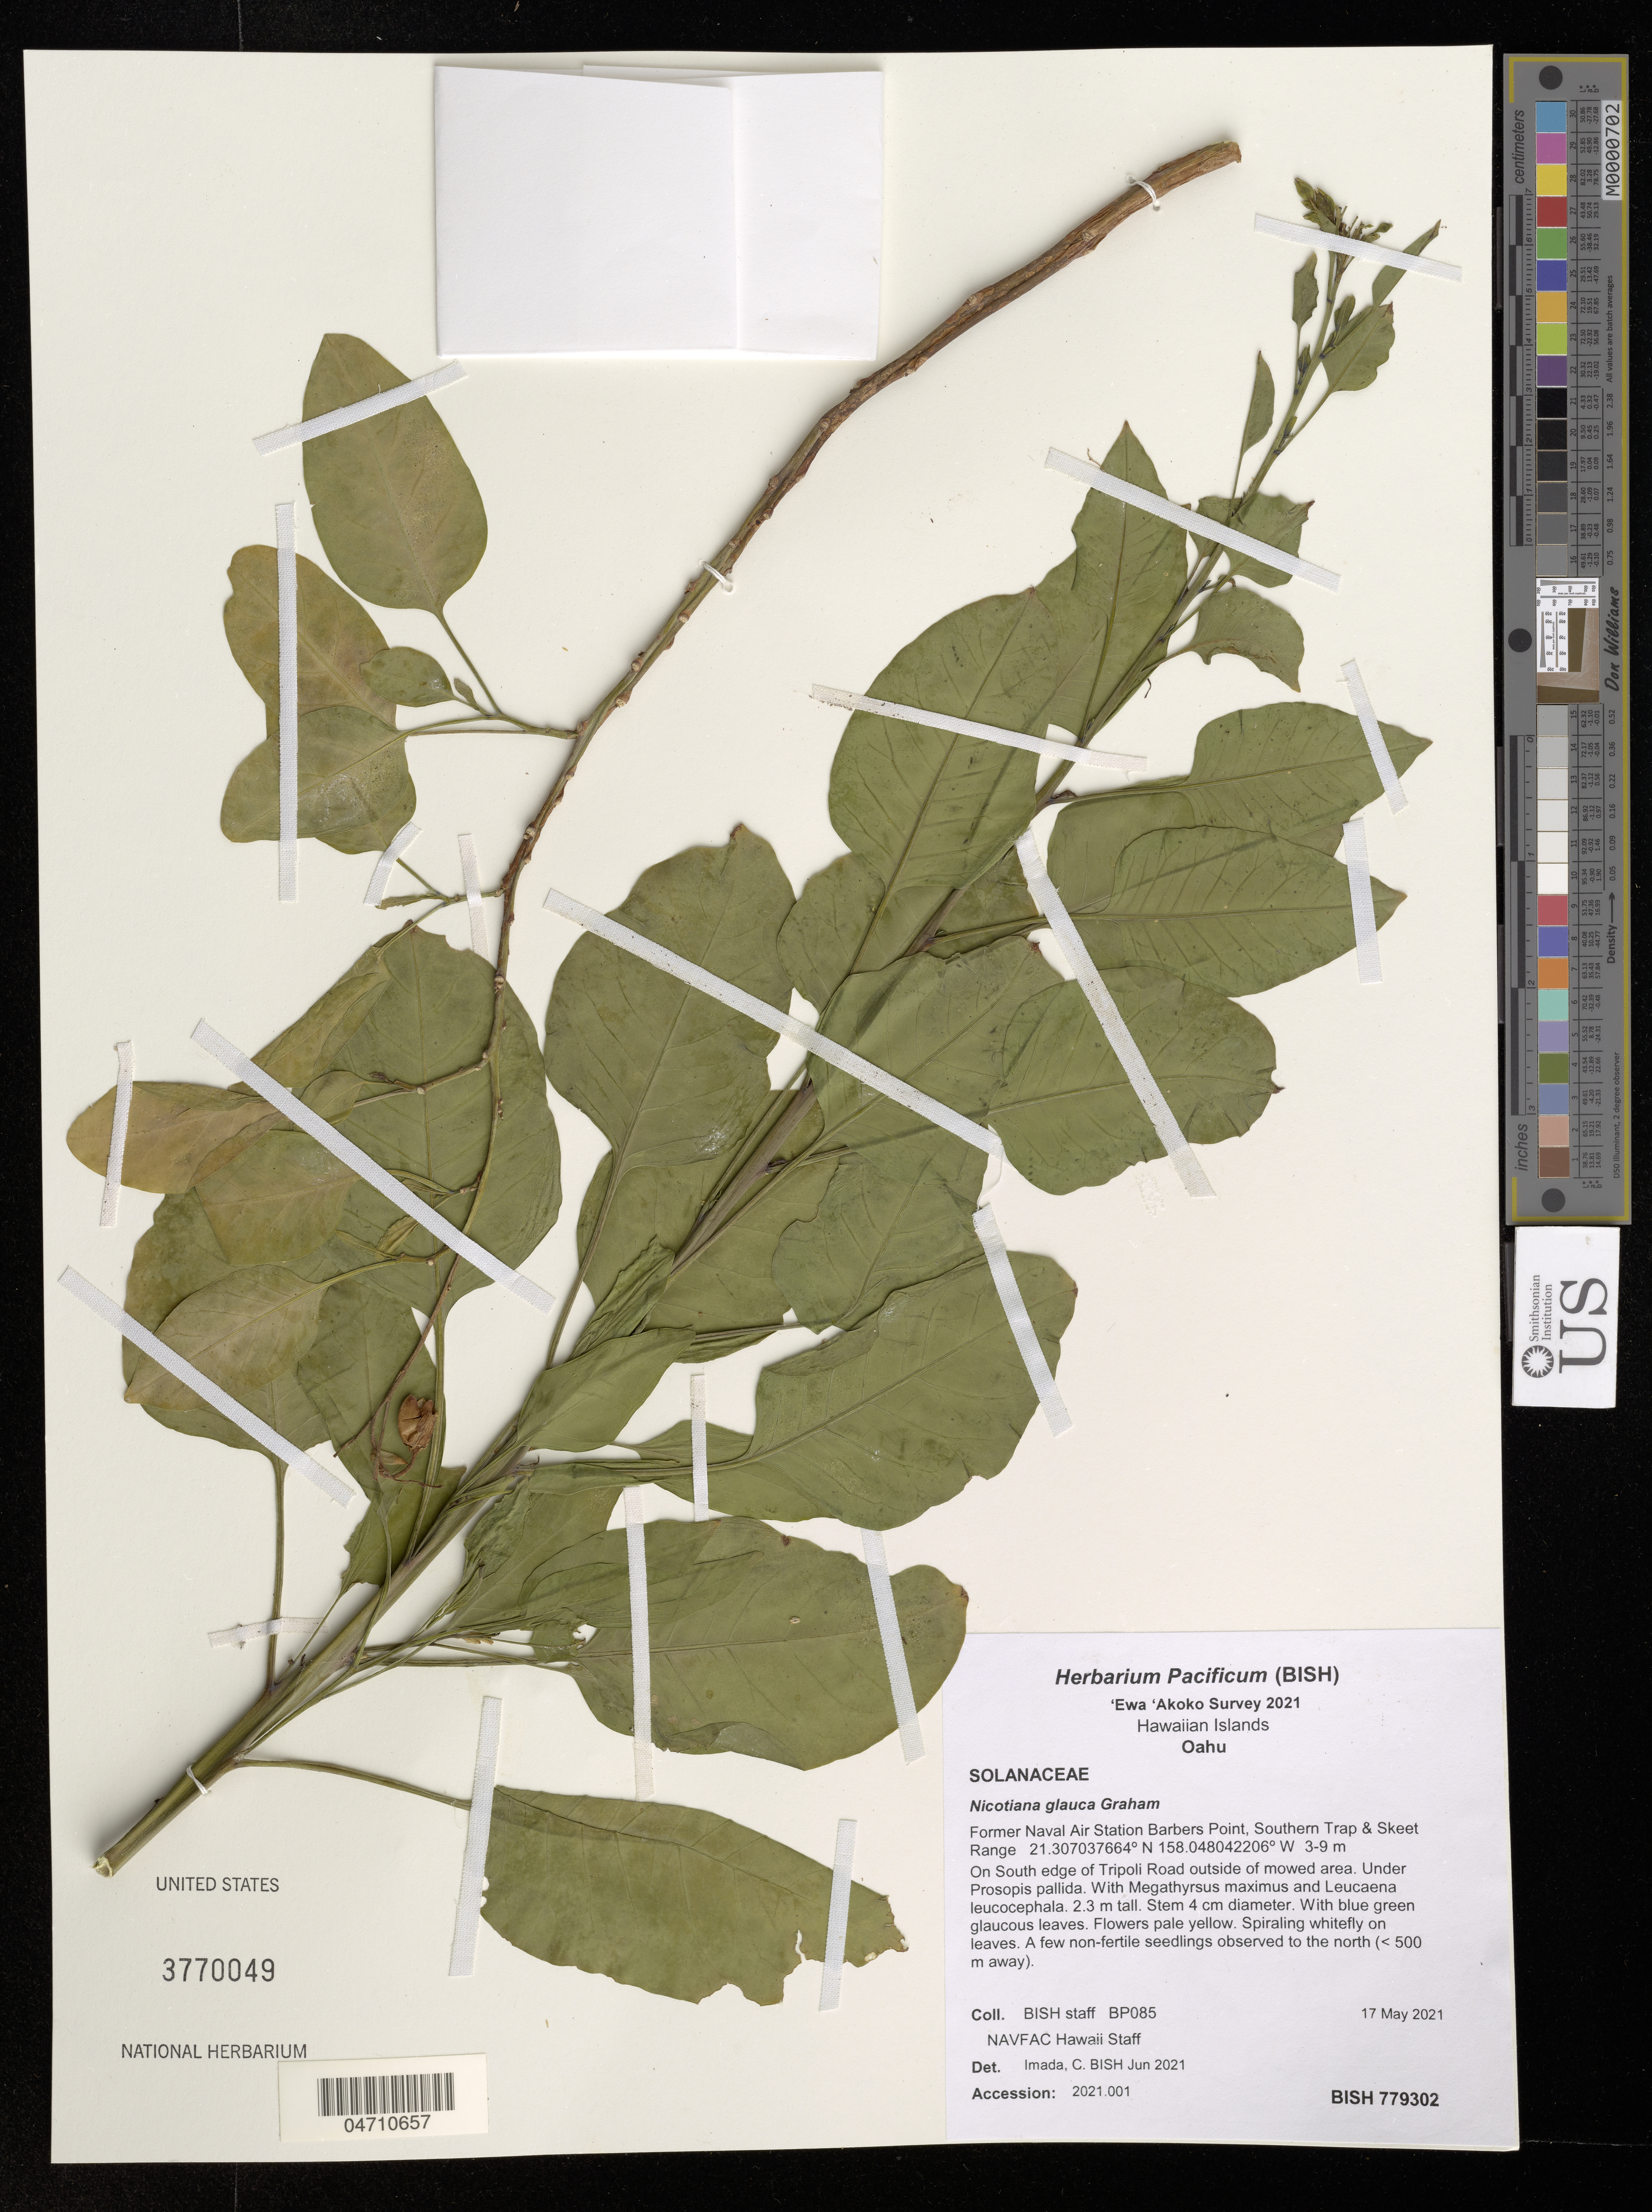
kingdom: Plantae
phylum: Tracheophyta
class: Magnoliopsida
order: Solanales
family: Solanaceae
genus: Nicotiana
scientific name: Nicotiana glauca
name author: Graham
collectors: Bernice P. Bishop Museum & N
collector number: BP085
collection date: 2021-05-17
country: United States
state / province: Hawaii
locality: Hawaiian Islands. Oahu. Former Naval Air Station Barbers Point, Southern Trap & Skeet Range.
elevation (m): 3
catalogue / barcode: US 3770049